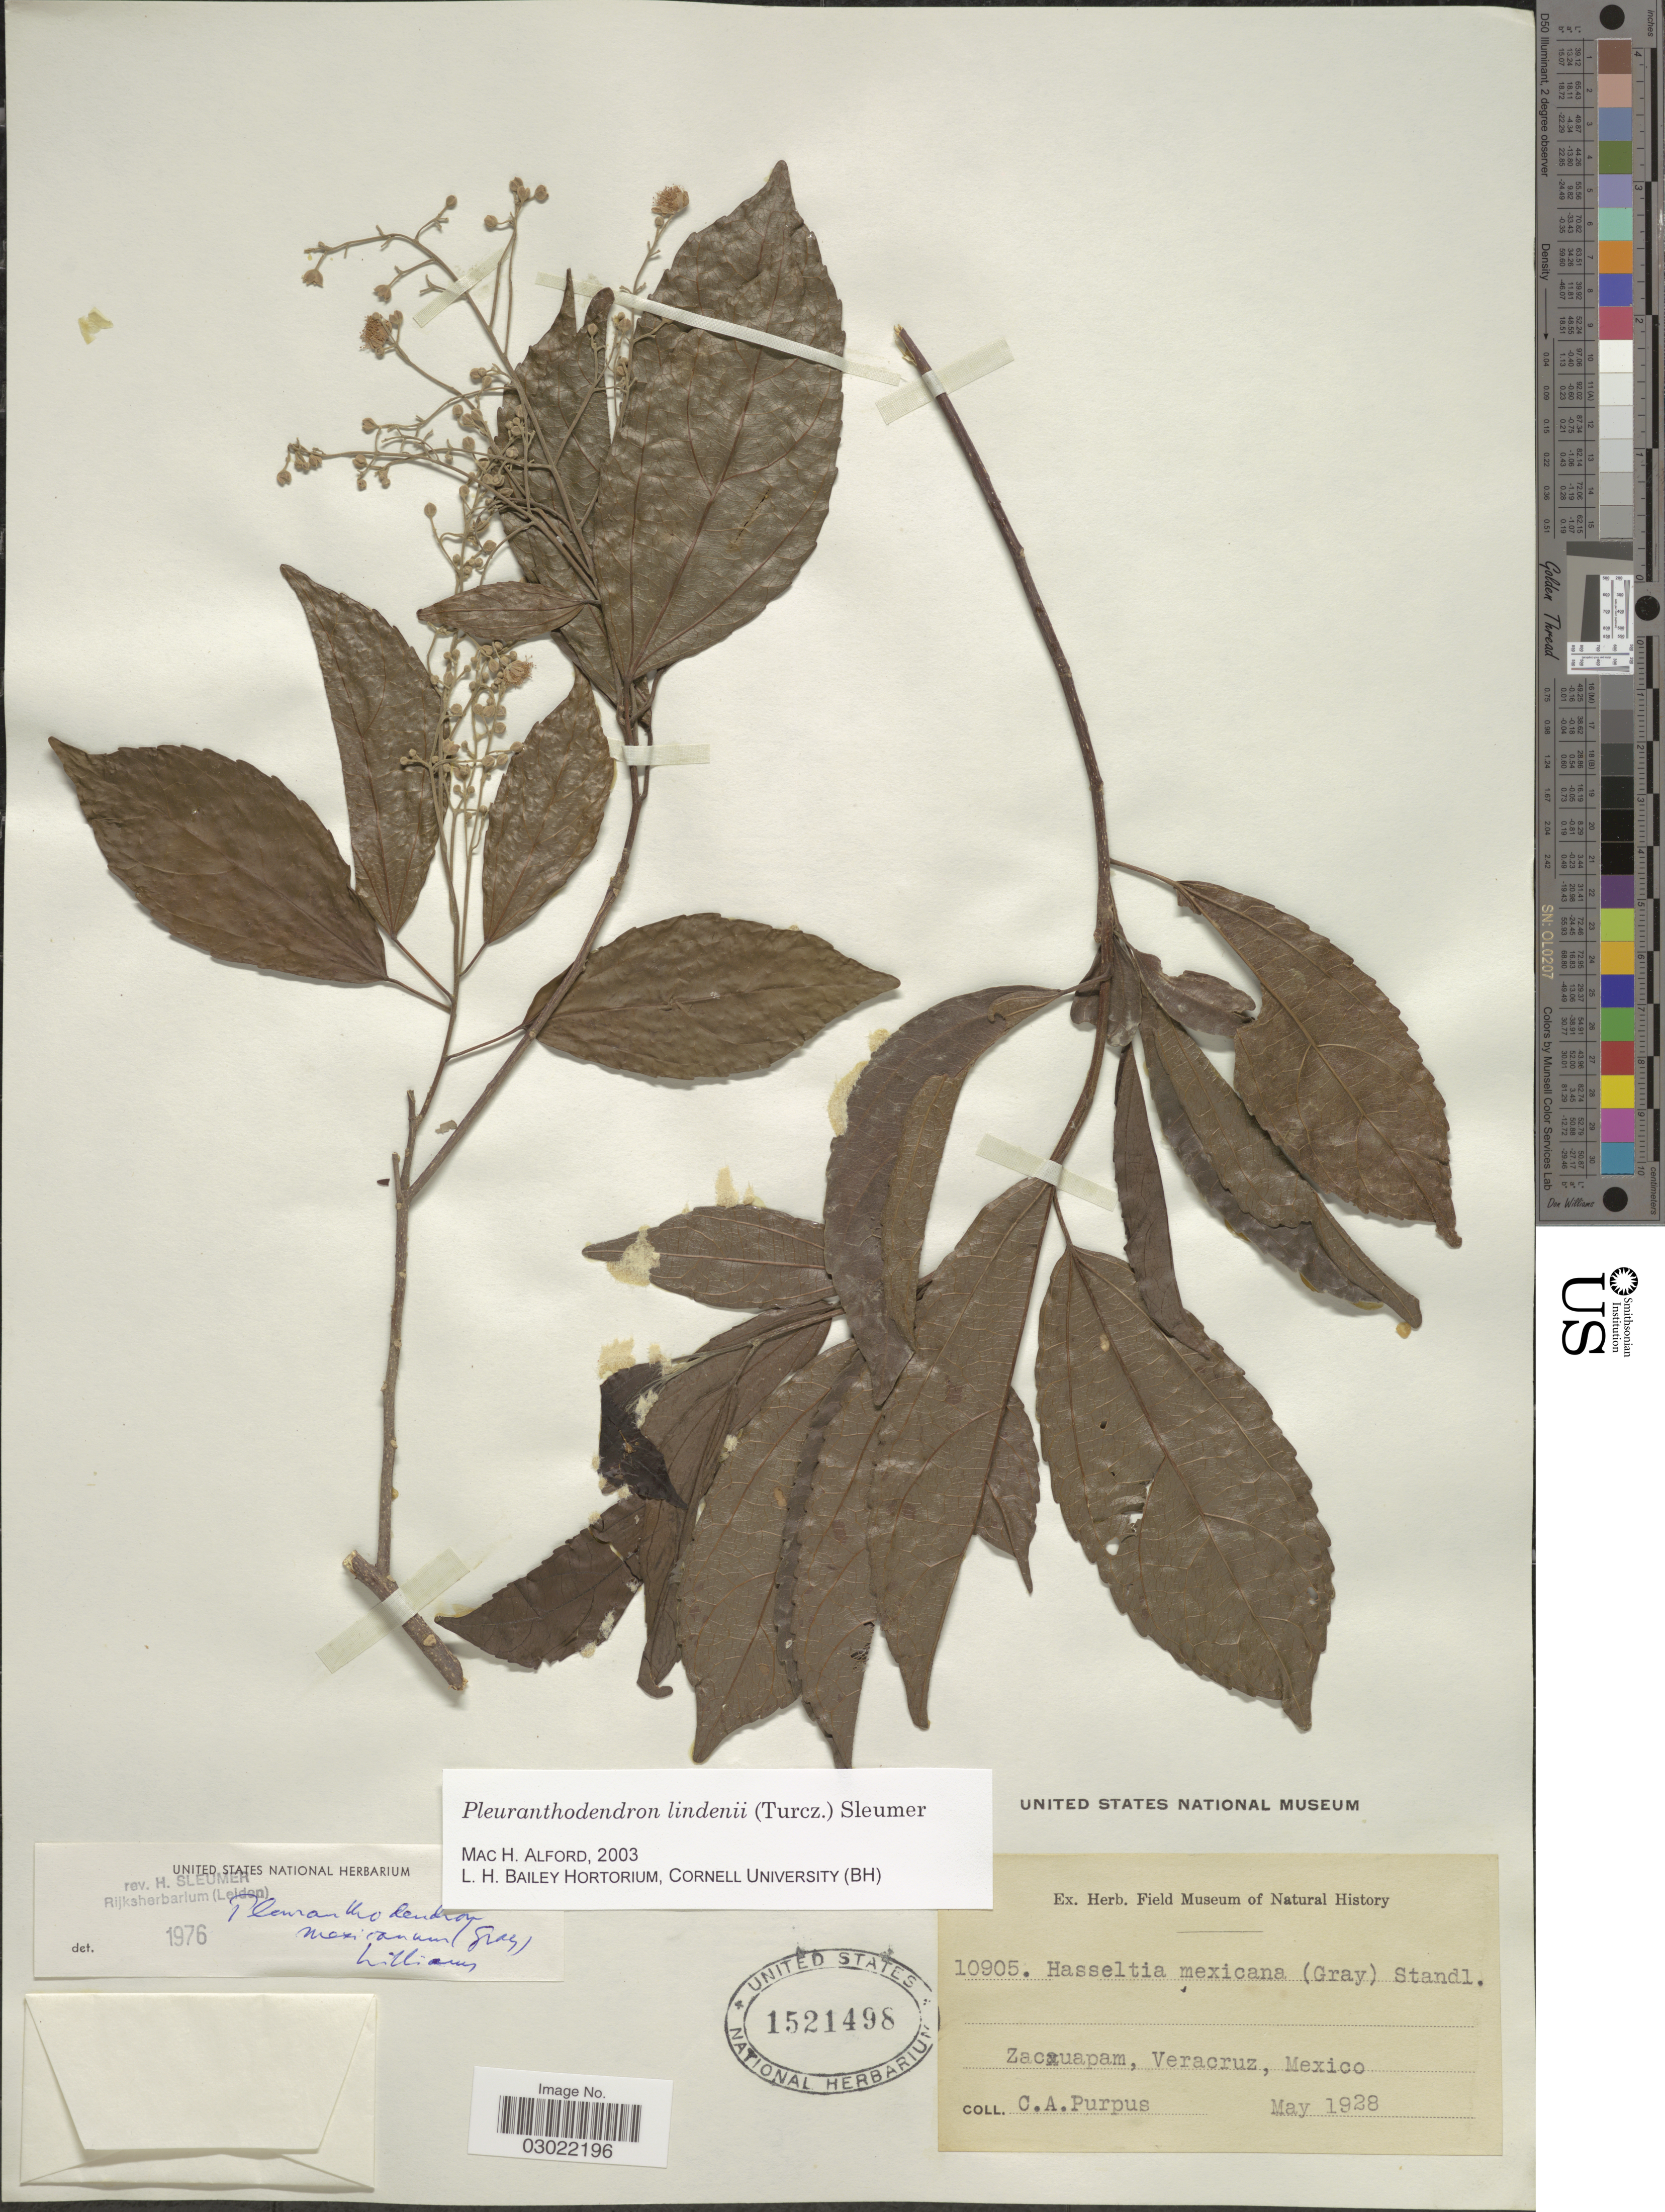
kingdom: Plantae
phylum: Tracheophyta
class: Magnoliopsida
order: Malpighiales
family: Salicaceae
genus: Pleuranthodendron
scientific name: Pleuranthodendron lindenii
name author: (Turcz.) Sleumer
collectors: C. A. Purpus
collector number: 10905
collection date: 1928-05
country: Mexico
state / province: Veracruz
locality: Zacuapam, Veracruz.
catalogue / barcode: US 1521498